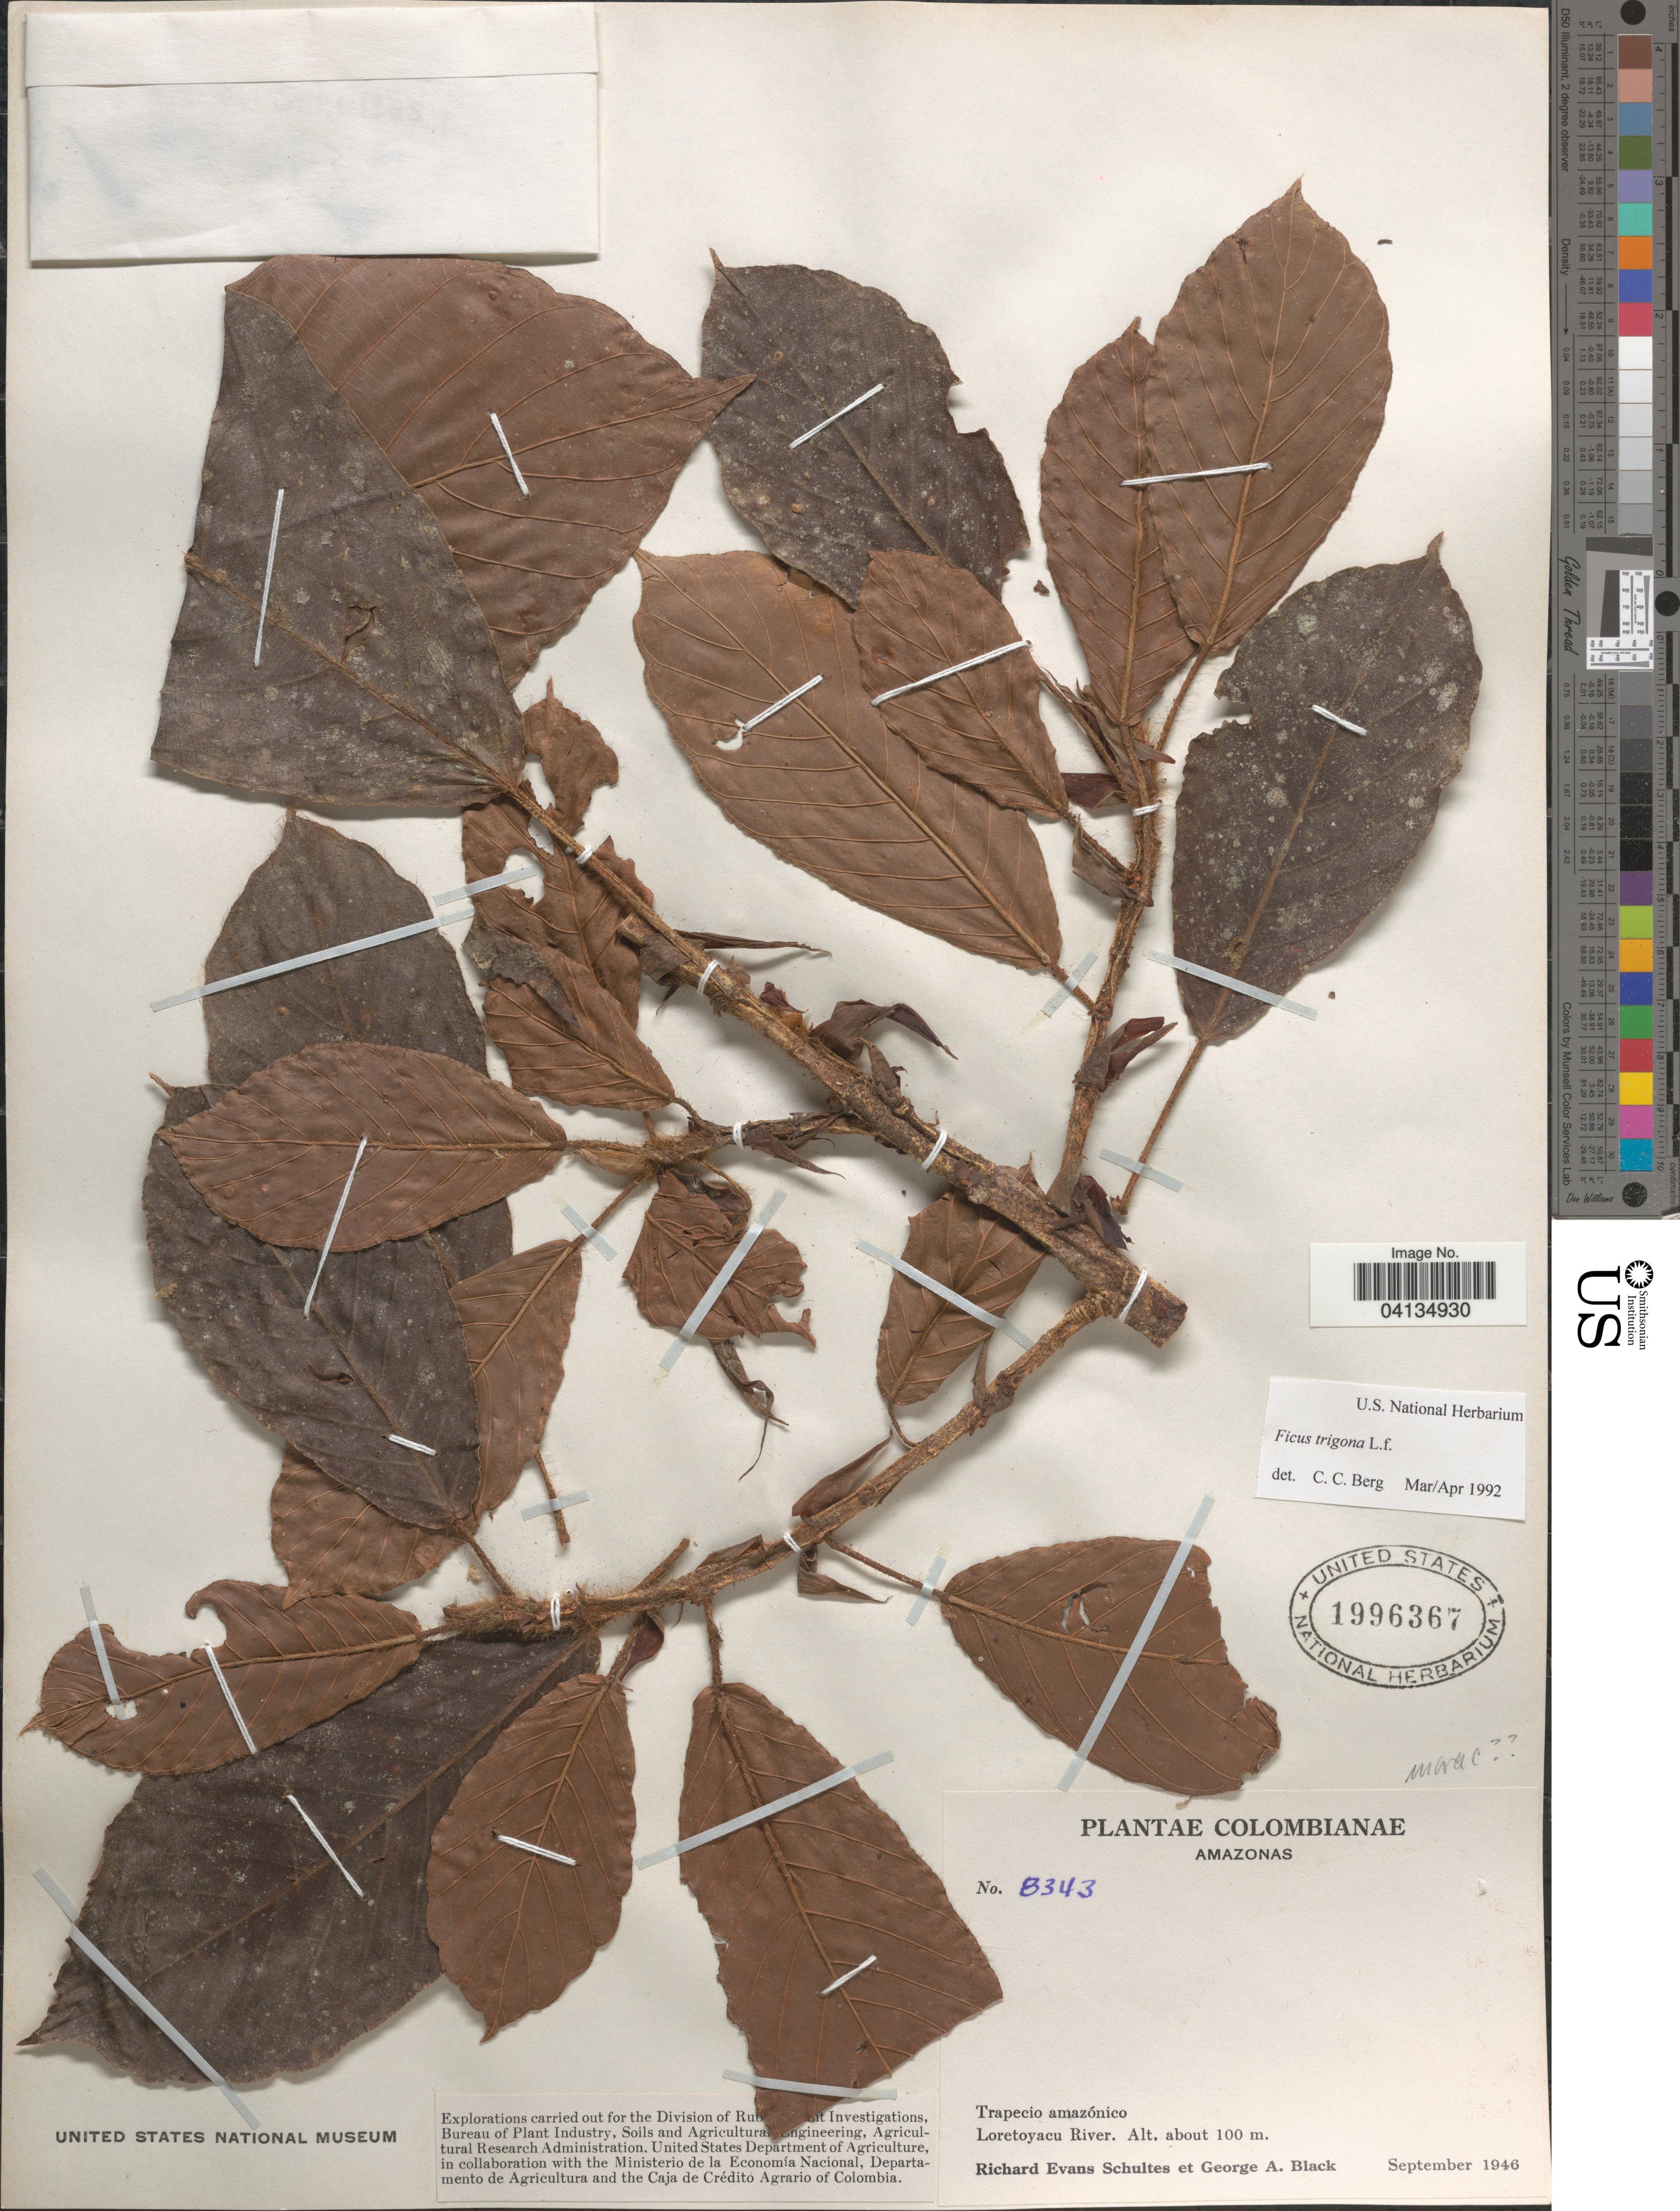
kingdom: Plantae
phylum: Tracheophyta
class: Magnoliopsida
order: Rosales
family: Moraceae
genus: Ficus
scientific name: Ficus trigona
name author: L. f.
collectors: R. E. Schultes & G. A. Black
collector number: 8343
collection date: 1946-09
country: Colombia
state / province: Amazonas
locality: Colombianae. Trapecio amazónico. Loretoyacu River.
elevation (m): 100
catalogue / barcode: US 1996367